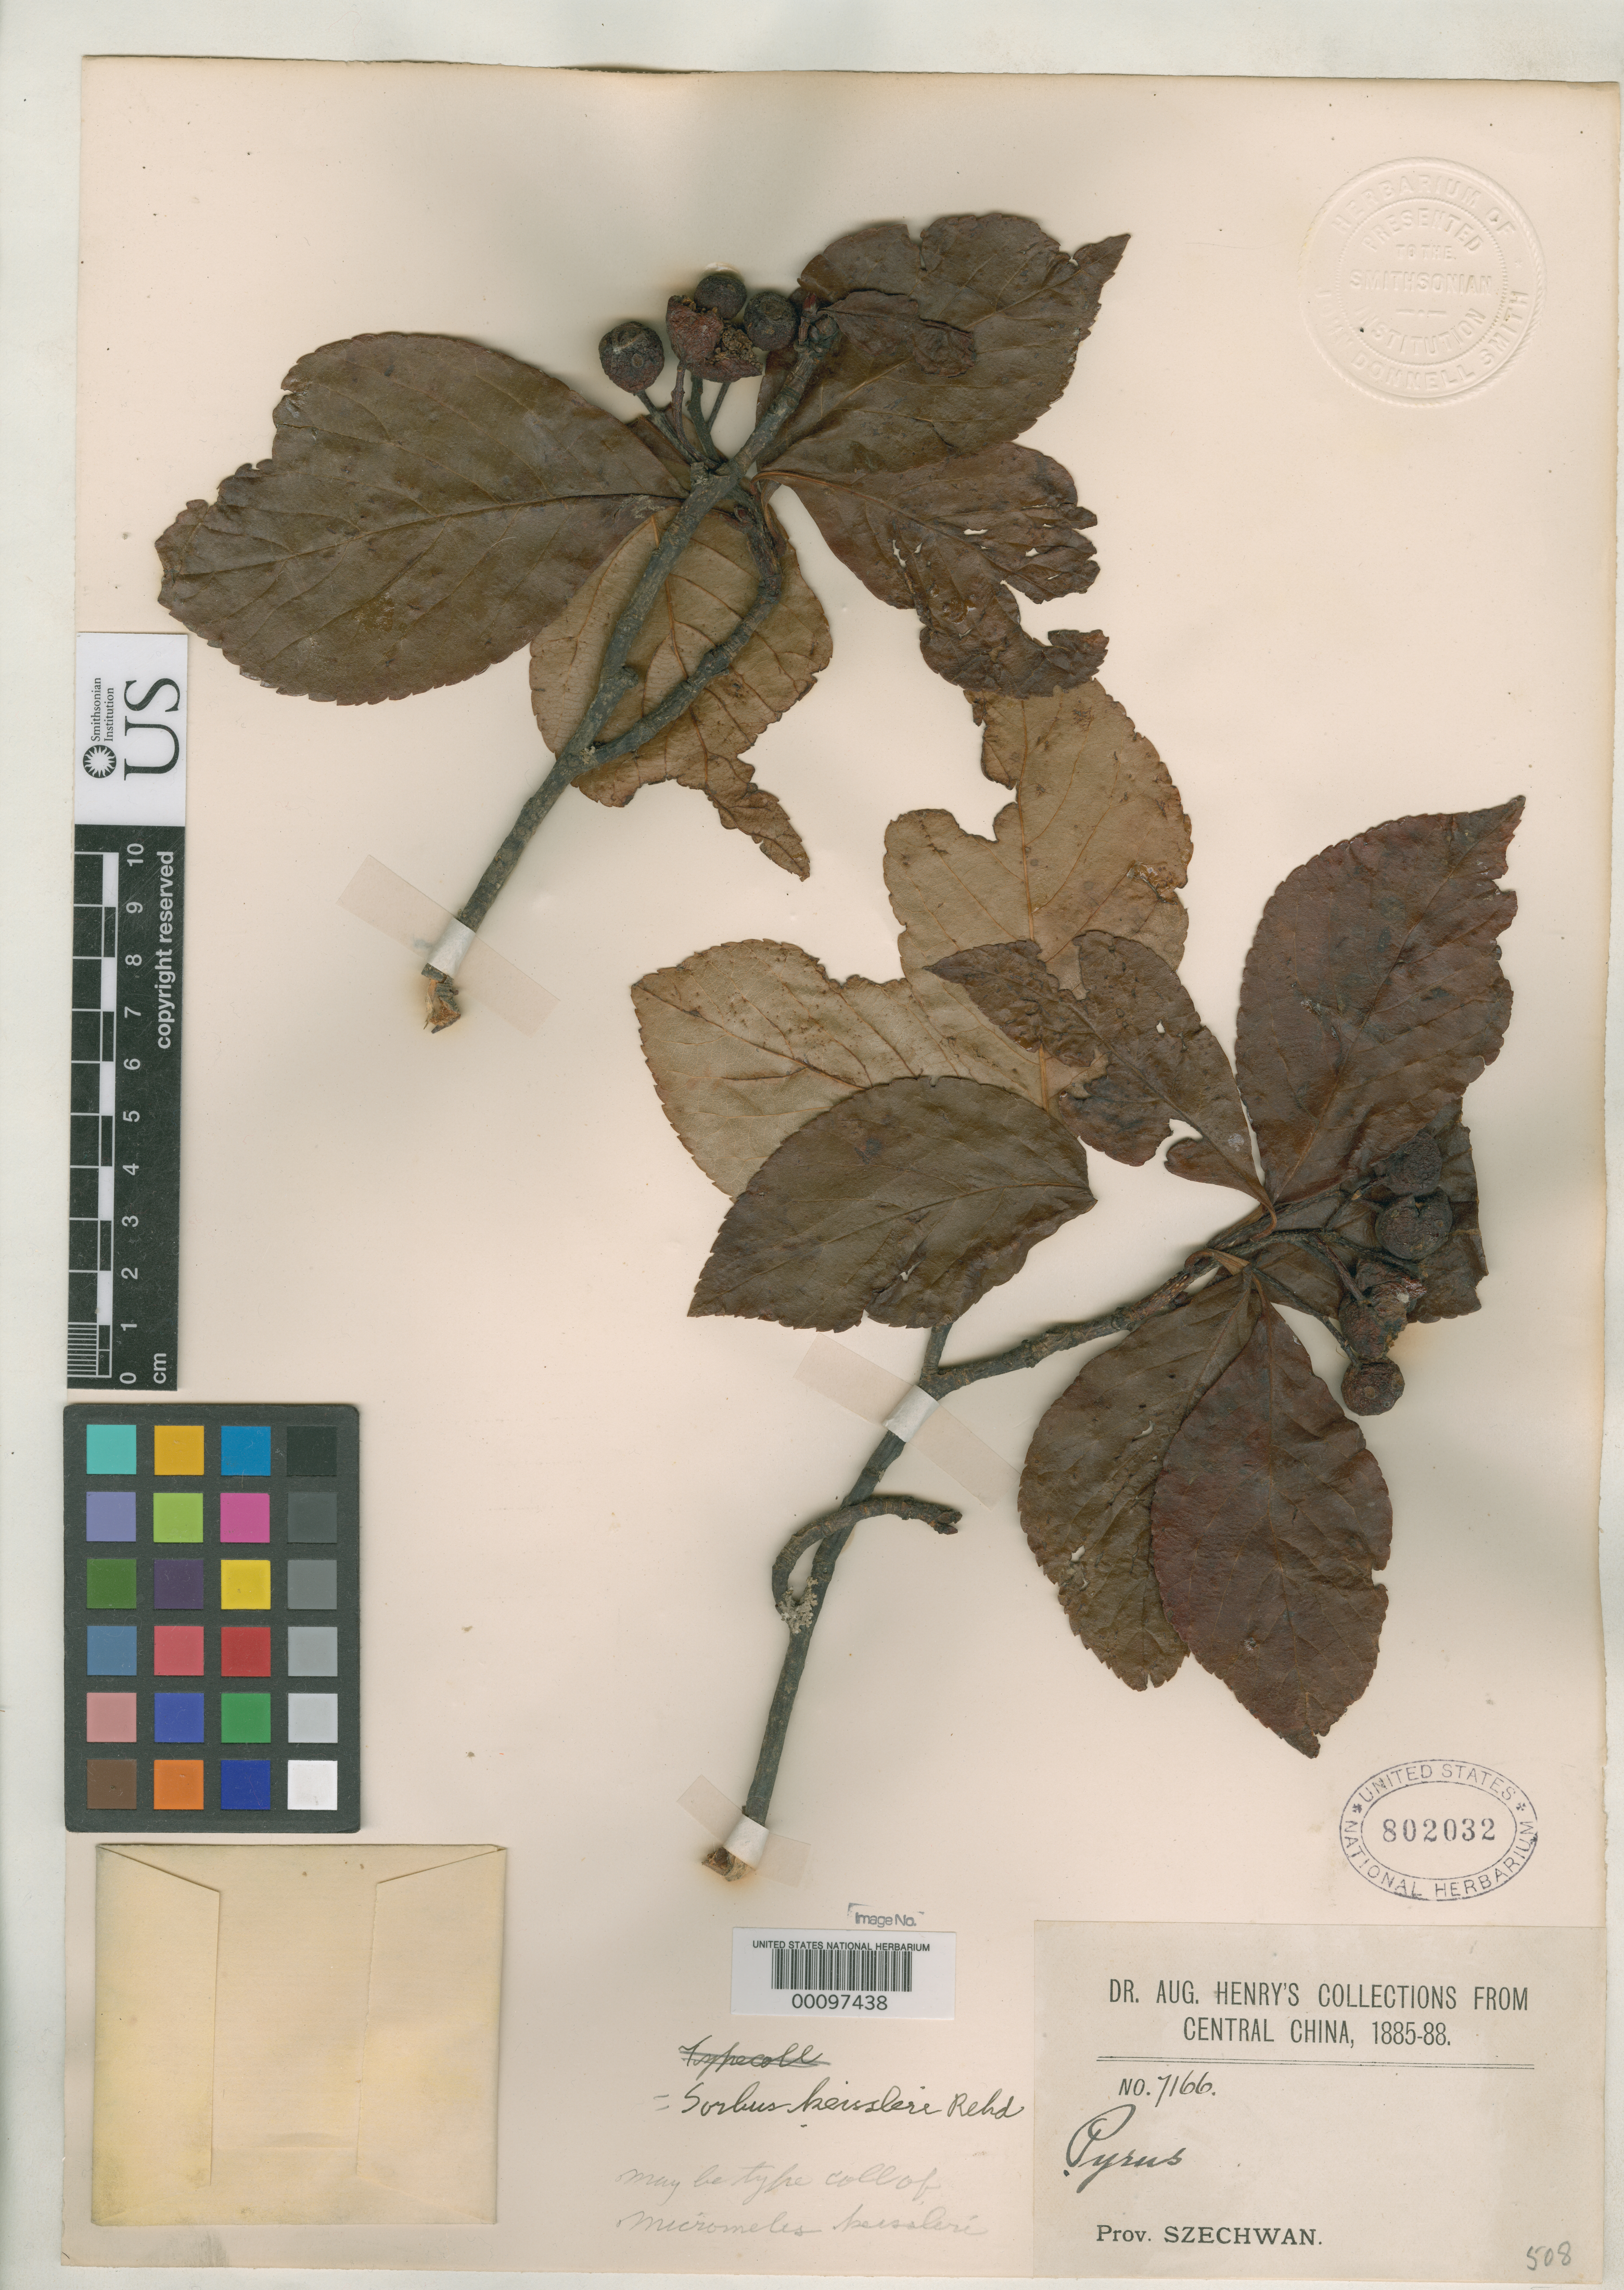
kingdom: Plantae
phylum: Tracheophyta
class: Magnoliopsida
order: Rosales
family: Rosaceae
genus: Micromeles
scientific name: Micromeles keissleri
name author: C.K. Schneid.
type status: Type Fragment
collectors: A. Henry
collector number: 7166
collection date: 1885/1888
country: China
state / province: Sichuan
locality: Central China. Prov. Szechwan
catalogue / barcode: US 802032